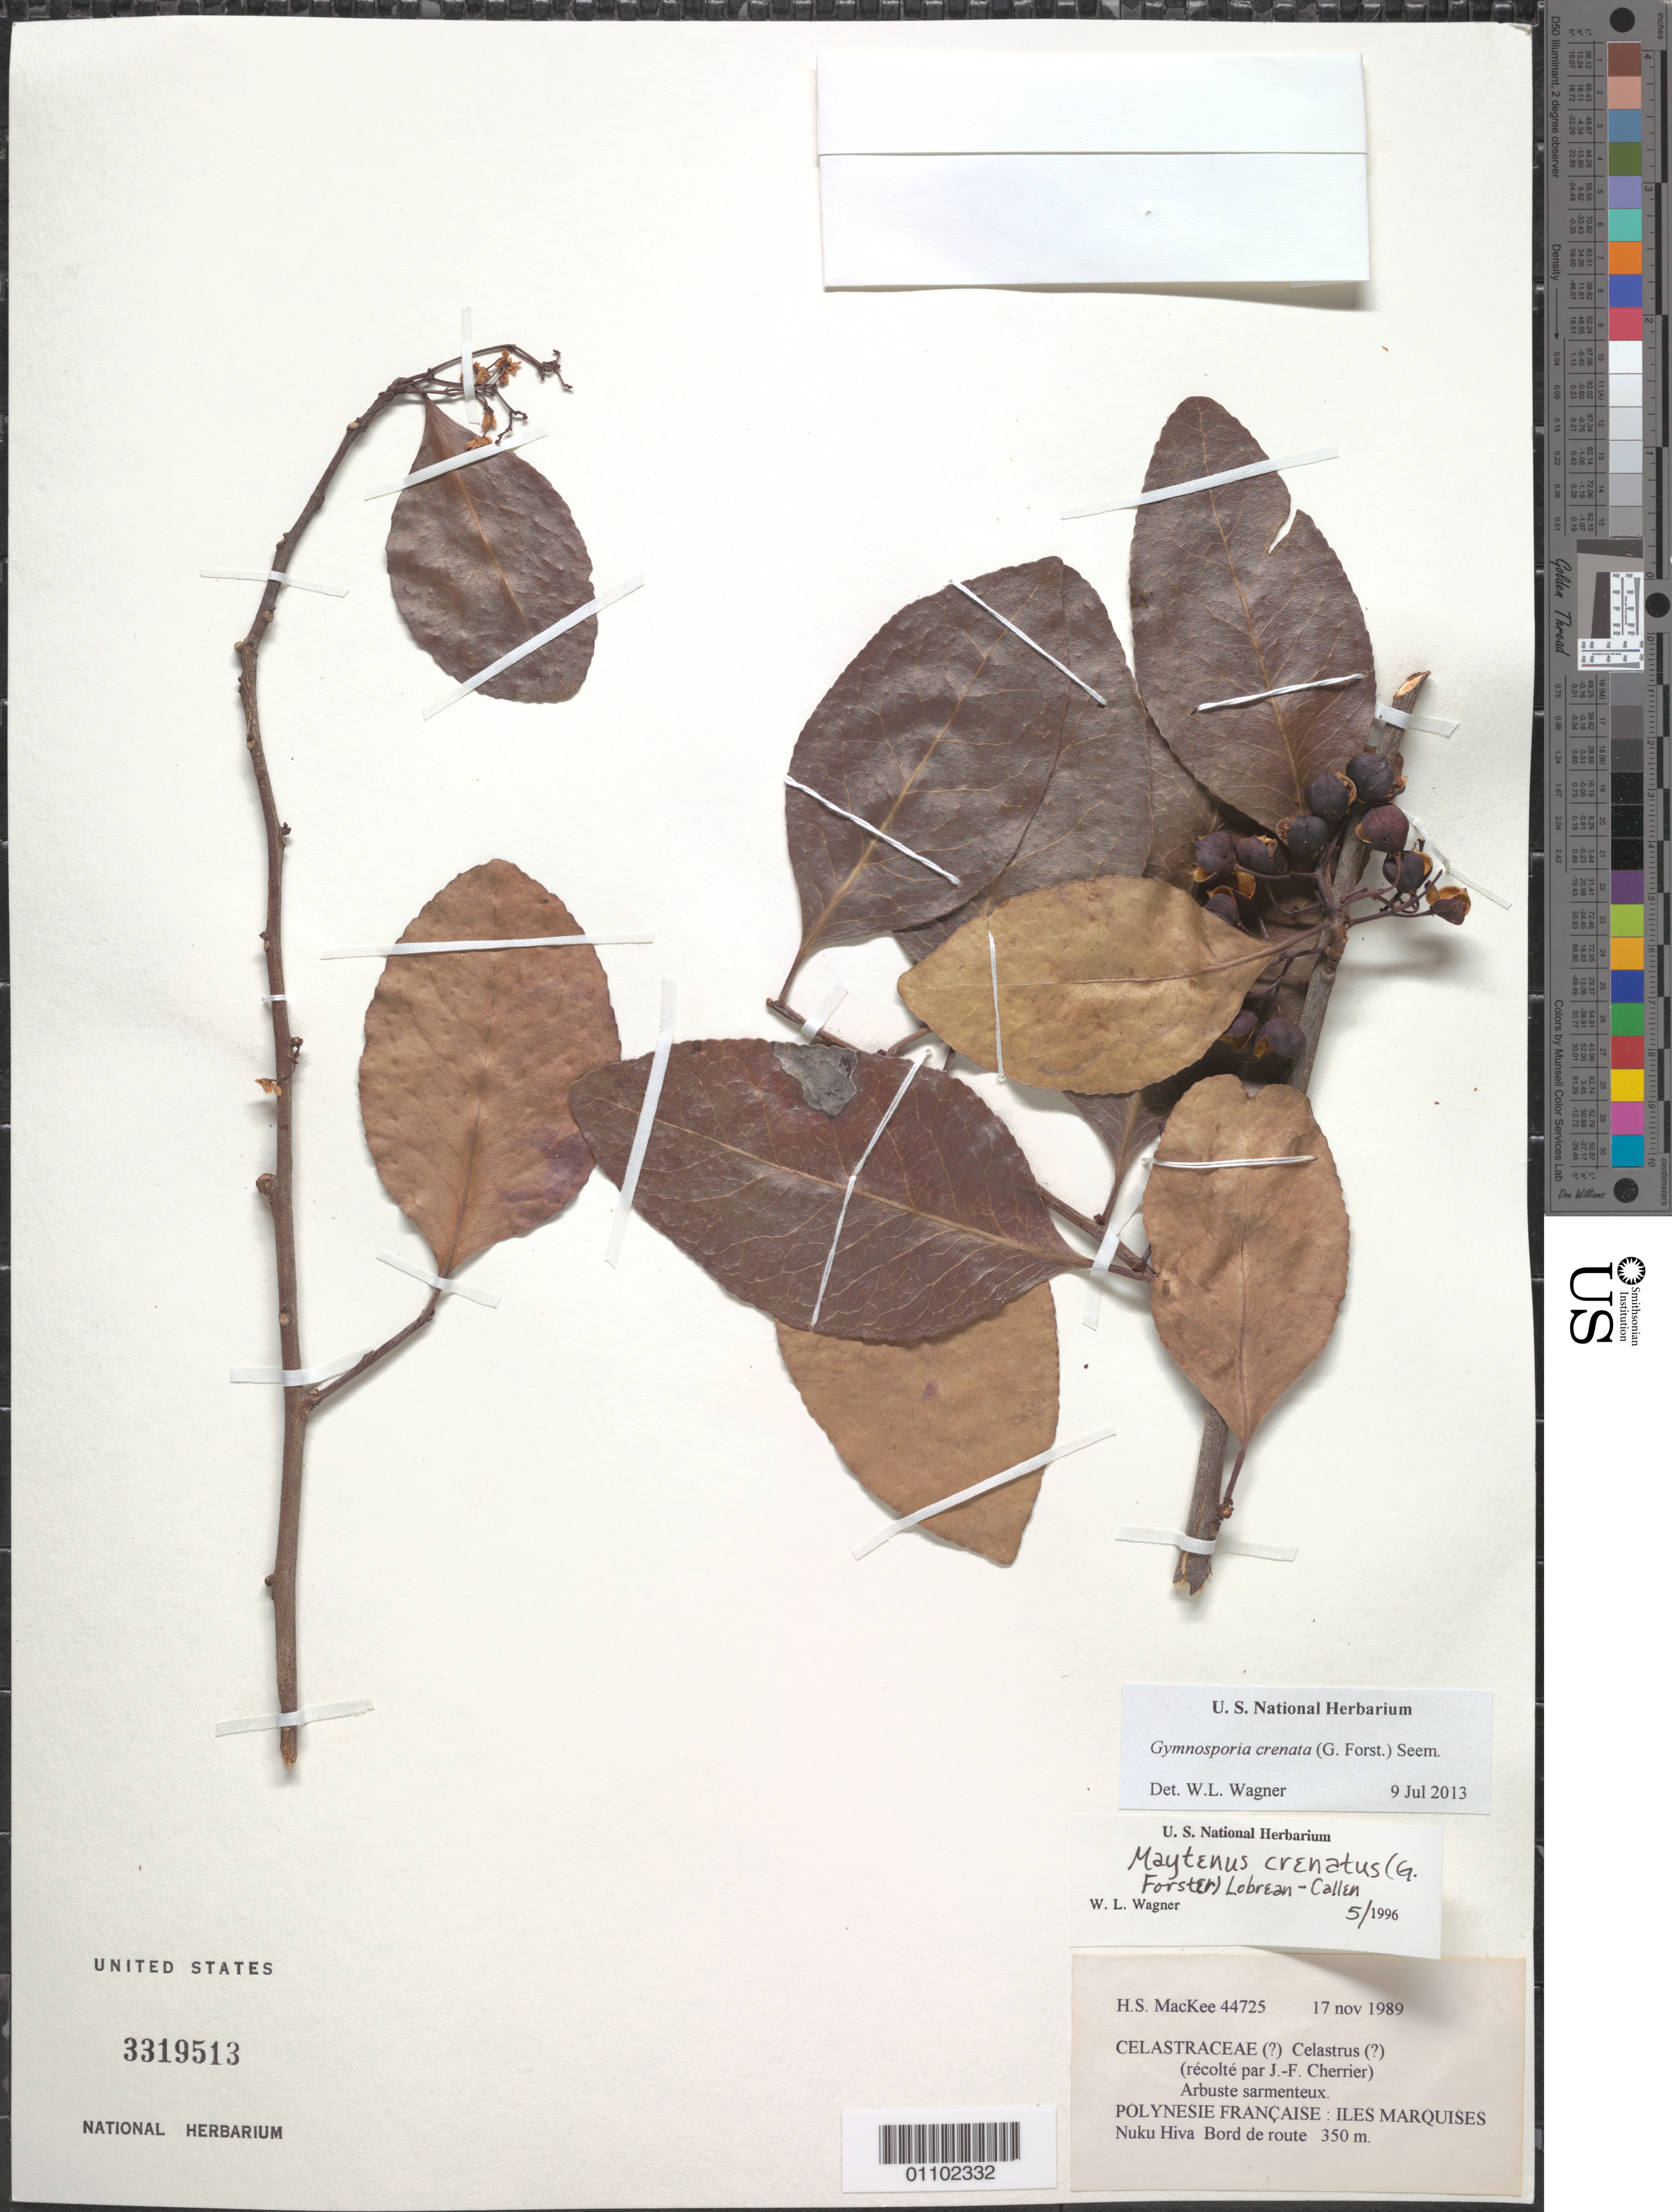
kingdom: Plantae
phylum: Tracheophyta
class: Magnoliopsida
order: Celastrales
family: Celastraceae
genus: Gymnosporia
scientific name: Gymnosporia crenata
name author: (G. Forst.) Seem.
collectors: H. S. MacKee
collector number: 44725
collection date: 1989-11-17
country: French Polynesia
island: Nuku Hiva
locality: Bord de route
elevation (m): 350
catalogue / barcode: US 3319513